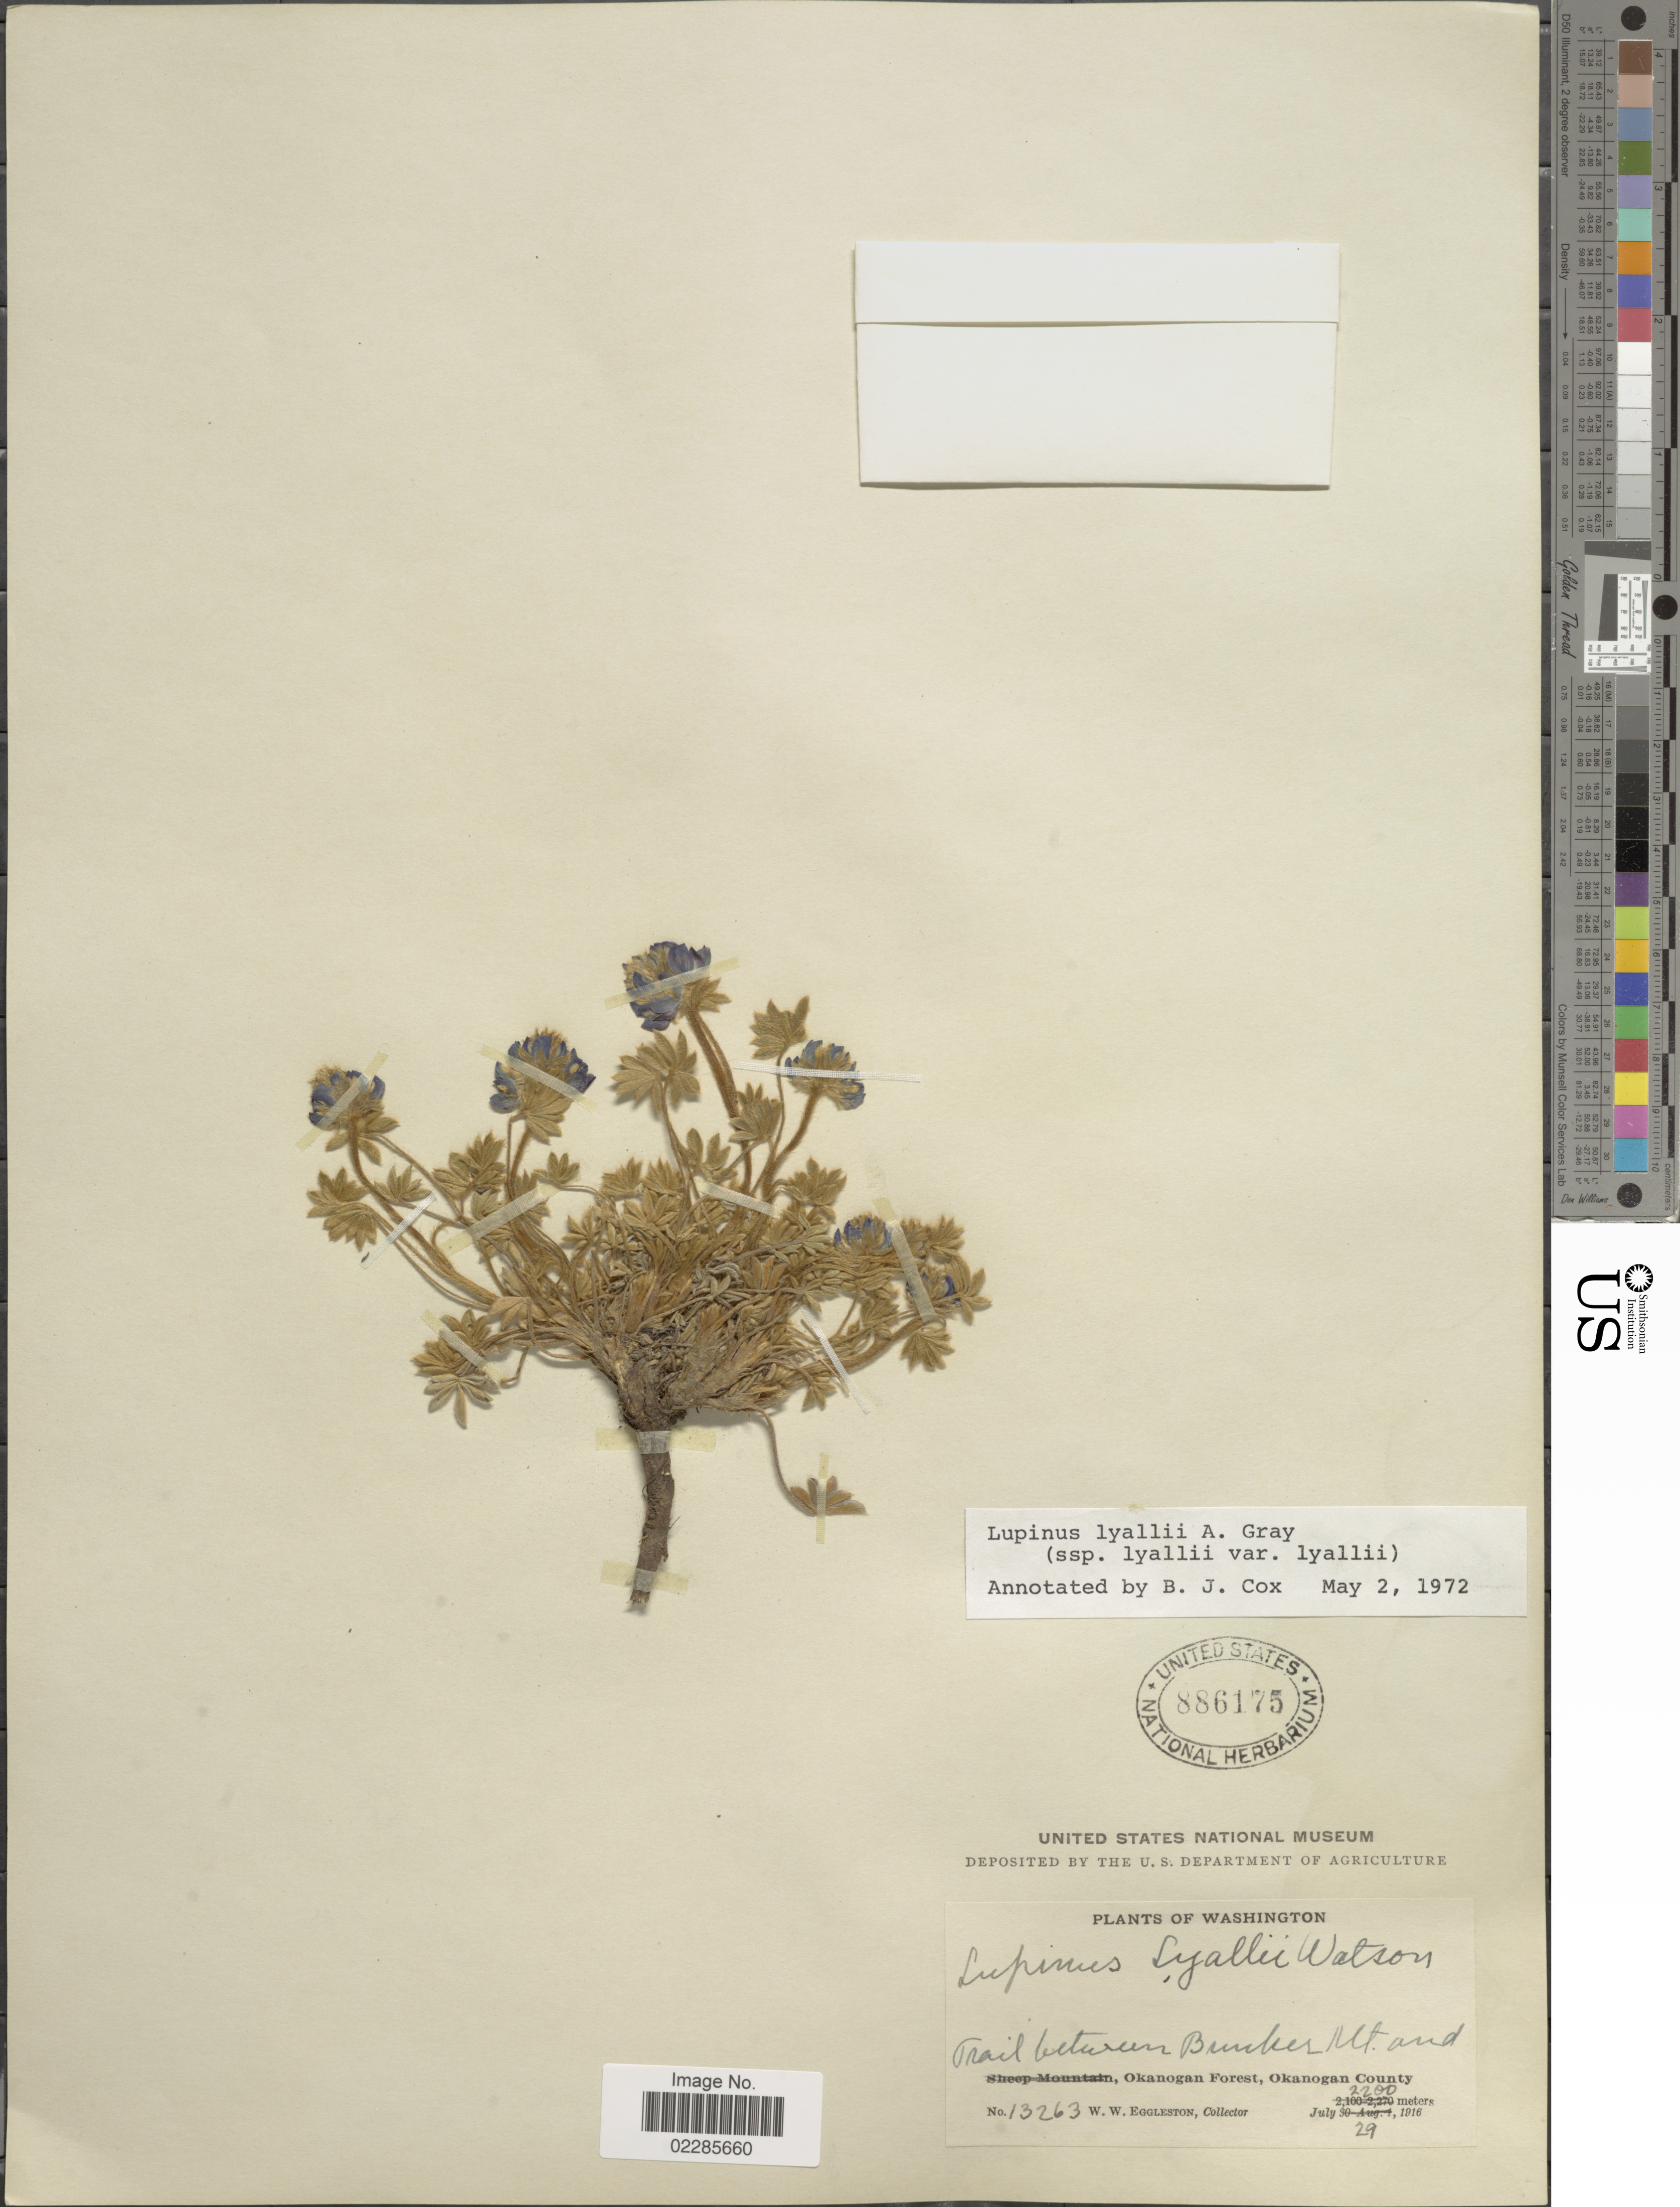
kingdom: Plantae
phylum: Tracheophyta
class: Magnoliopsida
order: Fabales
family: Fabaceae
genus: Lupinus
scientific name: Lupinus lyallii subsp. lyallii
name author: A. Gray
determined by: Cox, B. J.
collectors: W. W. Eggleston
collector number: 13263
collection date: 1916-07-29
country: United States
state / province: Washington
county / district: Okanogan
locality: Trail between Bunker Mt and Okanogan Forest, Okanogan County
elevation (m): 2200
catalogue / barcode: US 886175